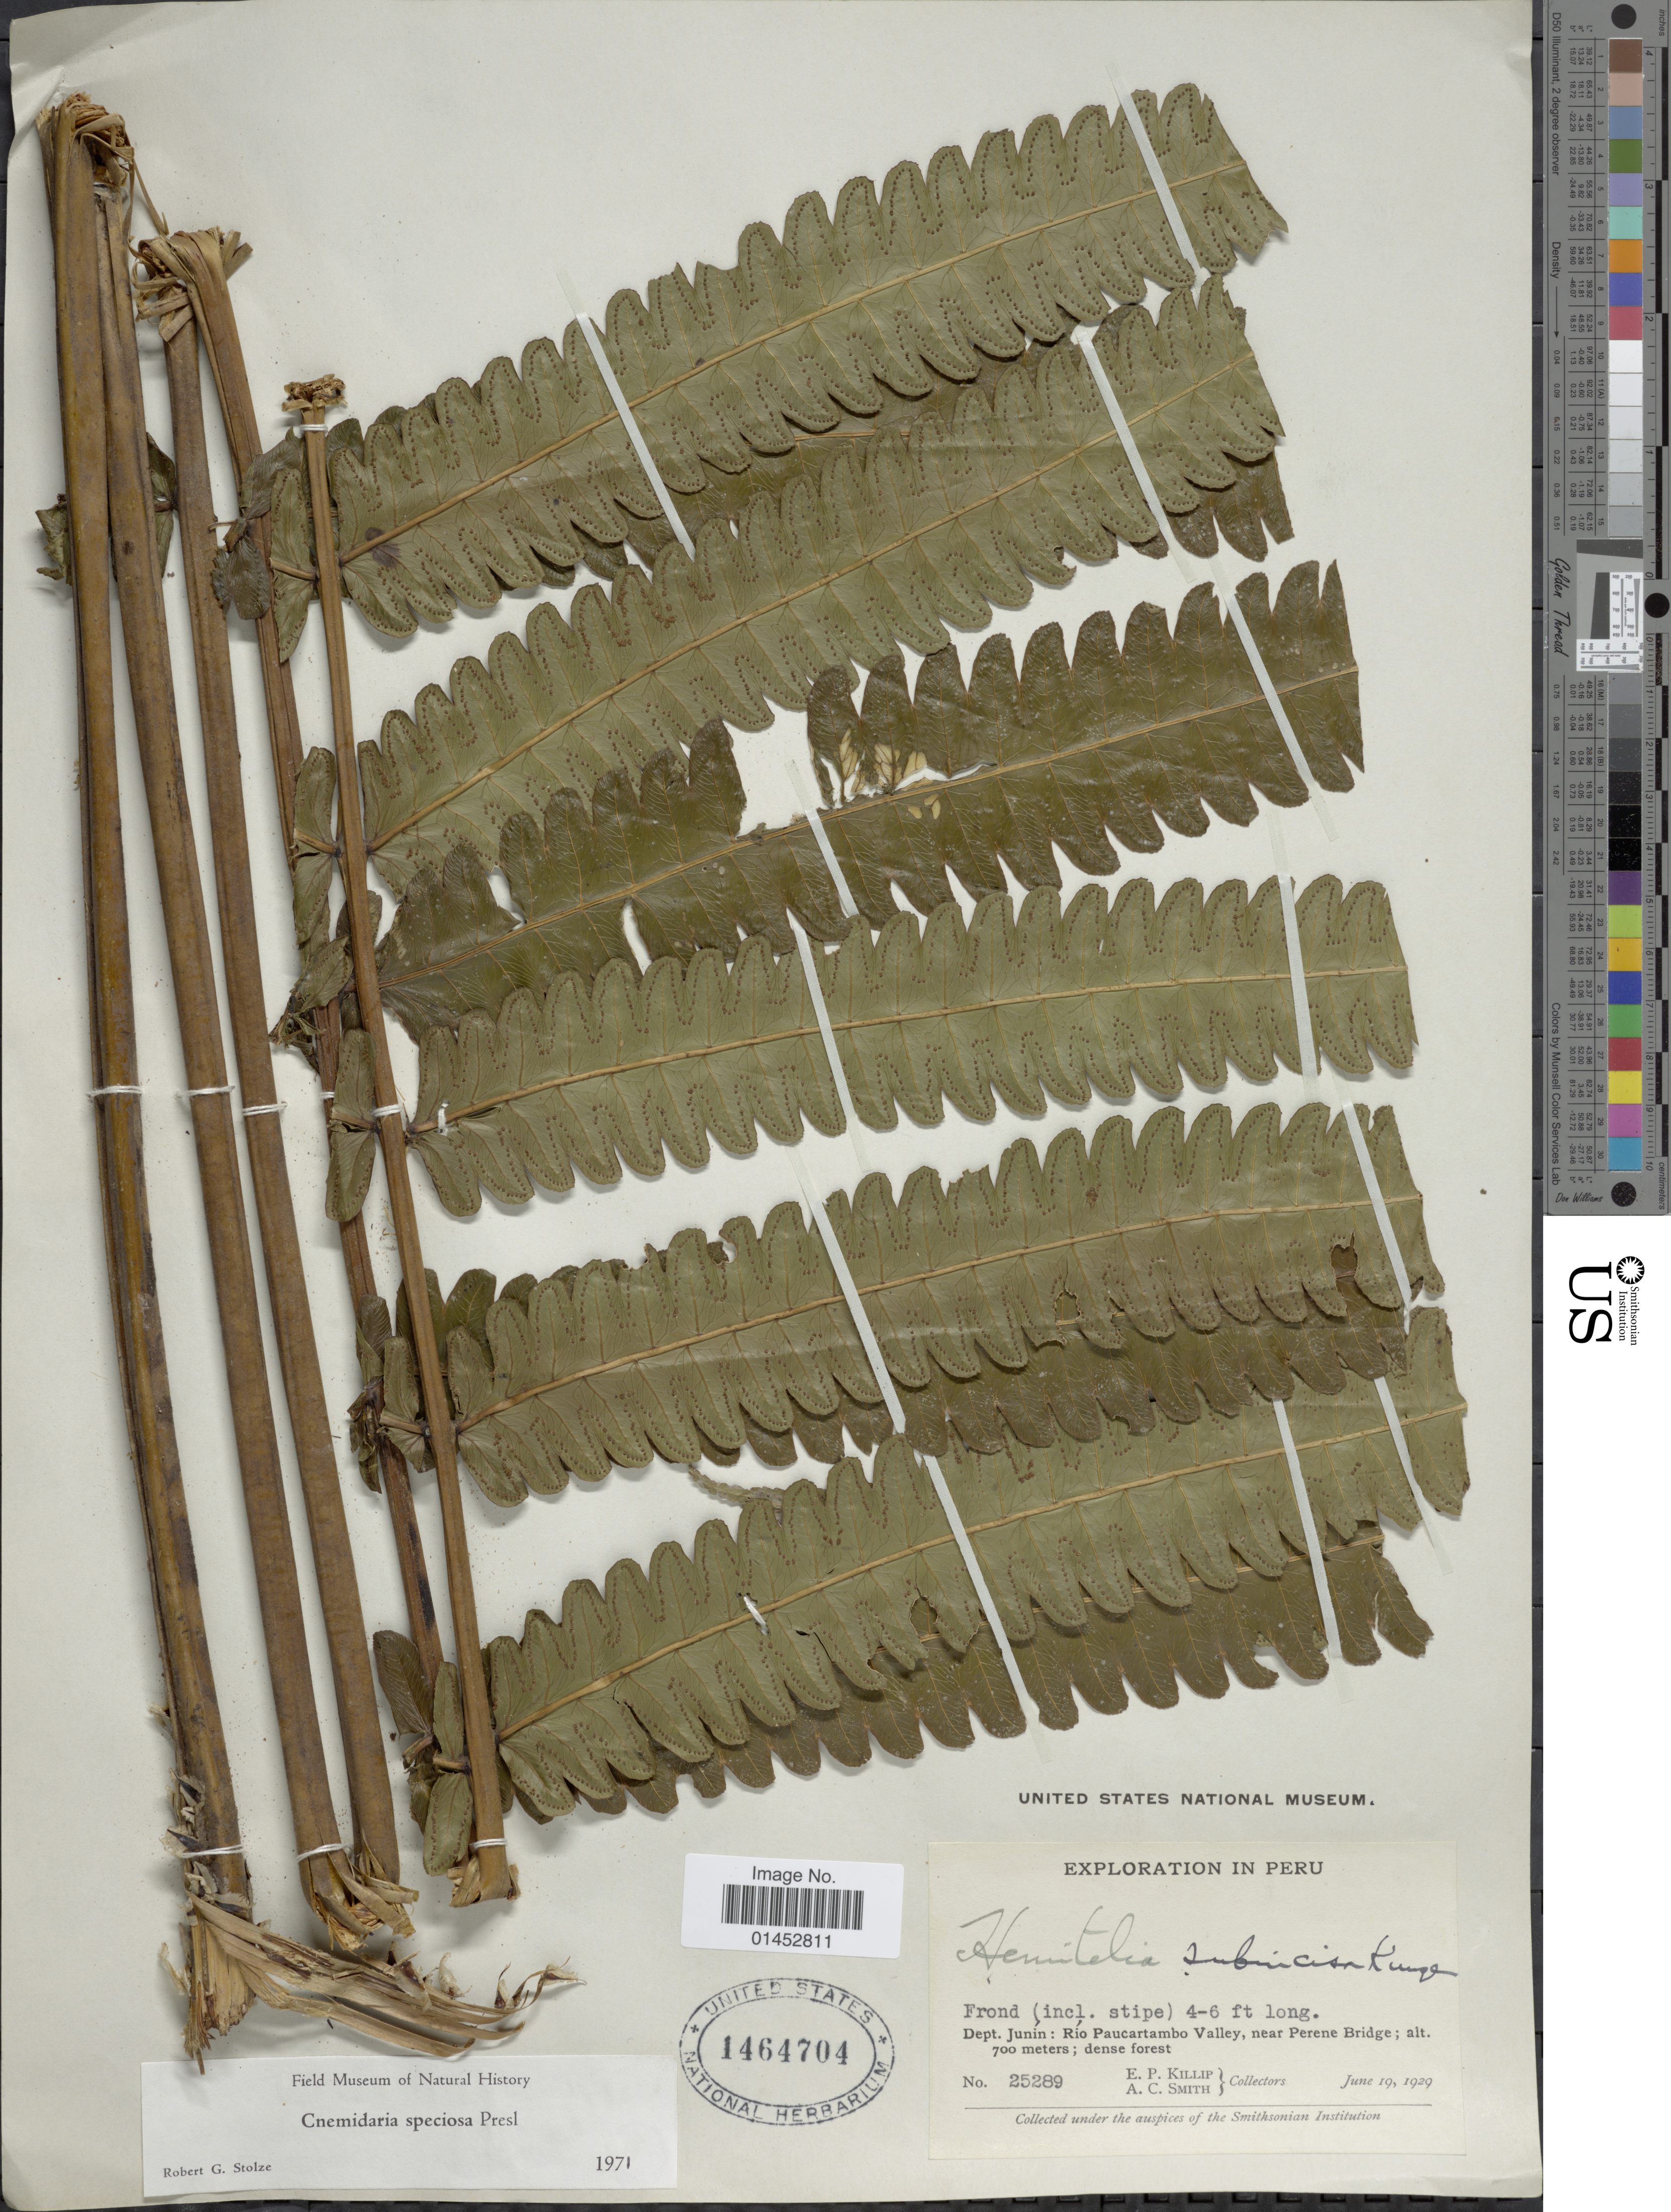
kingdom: Plantae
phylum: Tracheophyta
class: Polypodiopsida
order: Cyatheales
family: Cyatheaceae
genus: Cyathea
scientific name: Cyathea speciosa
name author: Humb. & Bonpl. ex Willd.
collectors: E. P. Killip & A. C. Smith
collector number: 25289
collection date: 1929-06-19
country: Peru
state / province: Junín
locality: Dept. Junín: Río Paucartambo Valley, near Perene Bridge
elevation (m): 700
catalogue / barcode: US 1464704